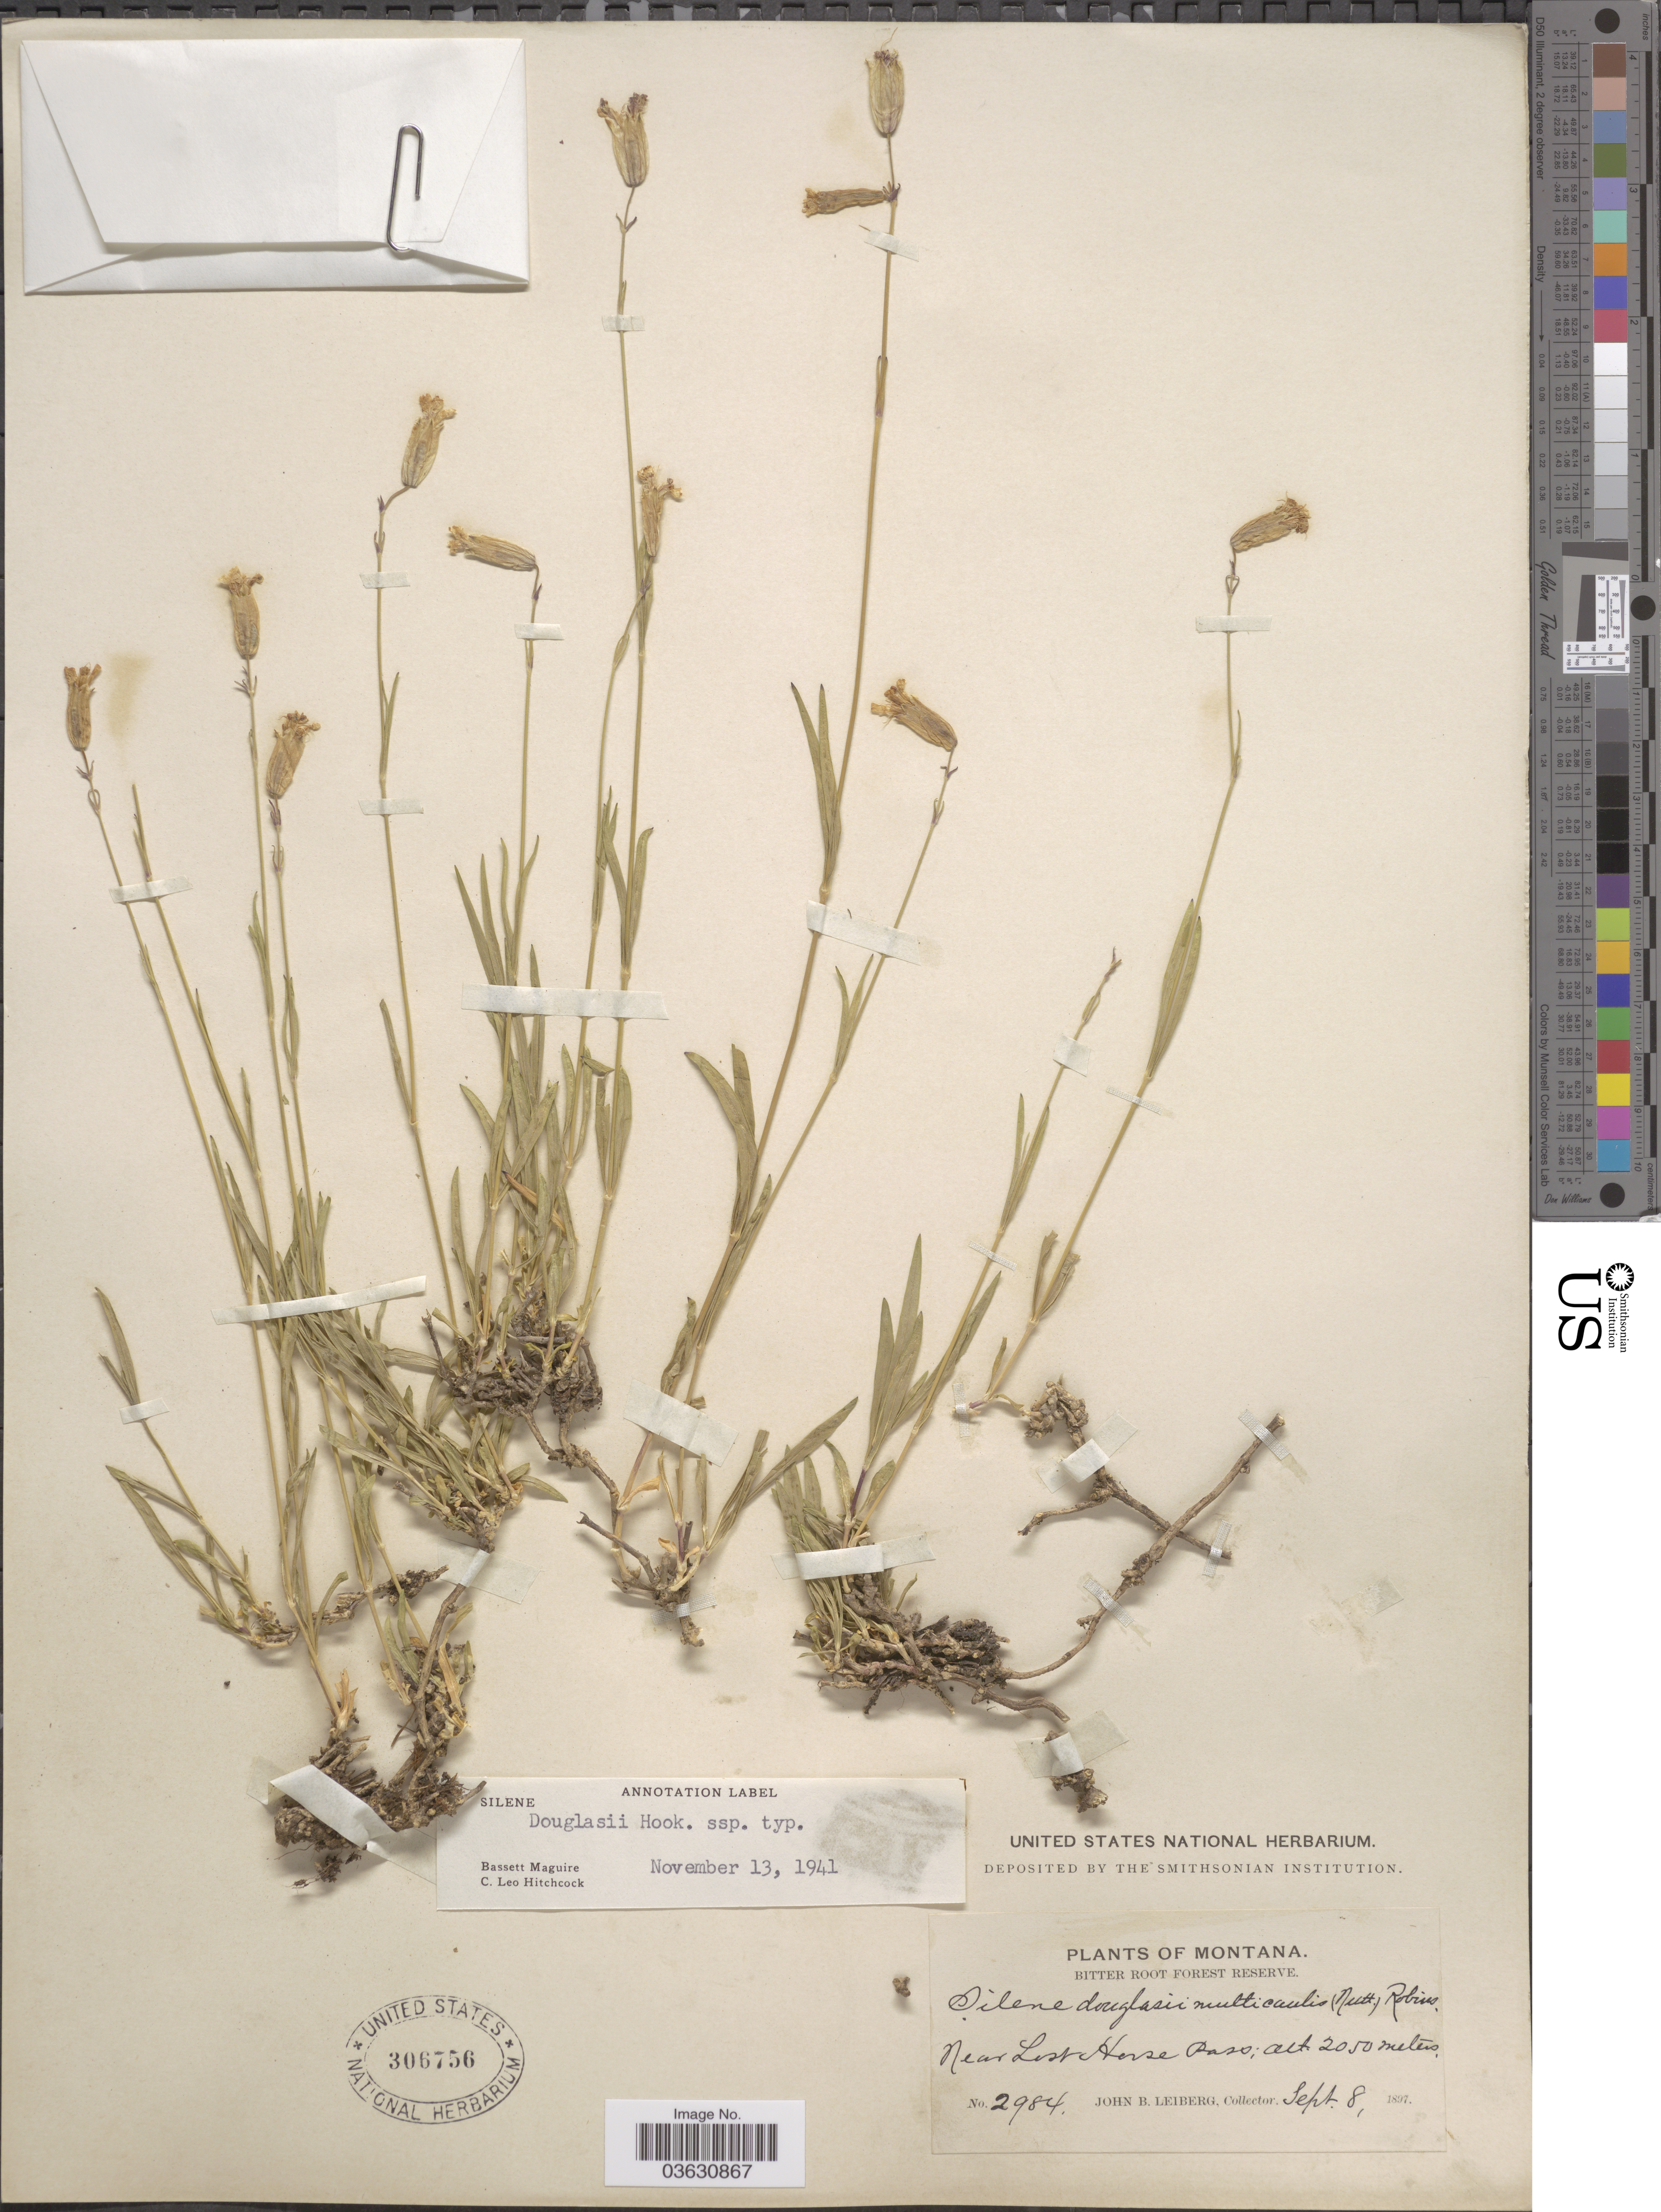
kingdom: Plantae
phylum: Tracheophyta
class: Magnoliopsida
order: Caryophyllales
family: Caryophyllaceae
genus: Silene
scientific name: Silene douglasii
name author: Hook.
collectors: J. B. Leiberg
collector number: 2984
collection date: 1897-09-08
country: United States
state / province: Montana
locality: Bitter Root Forest Reserve. Near Lost Horse Pass.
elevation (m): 2050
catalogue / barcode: US 306756